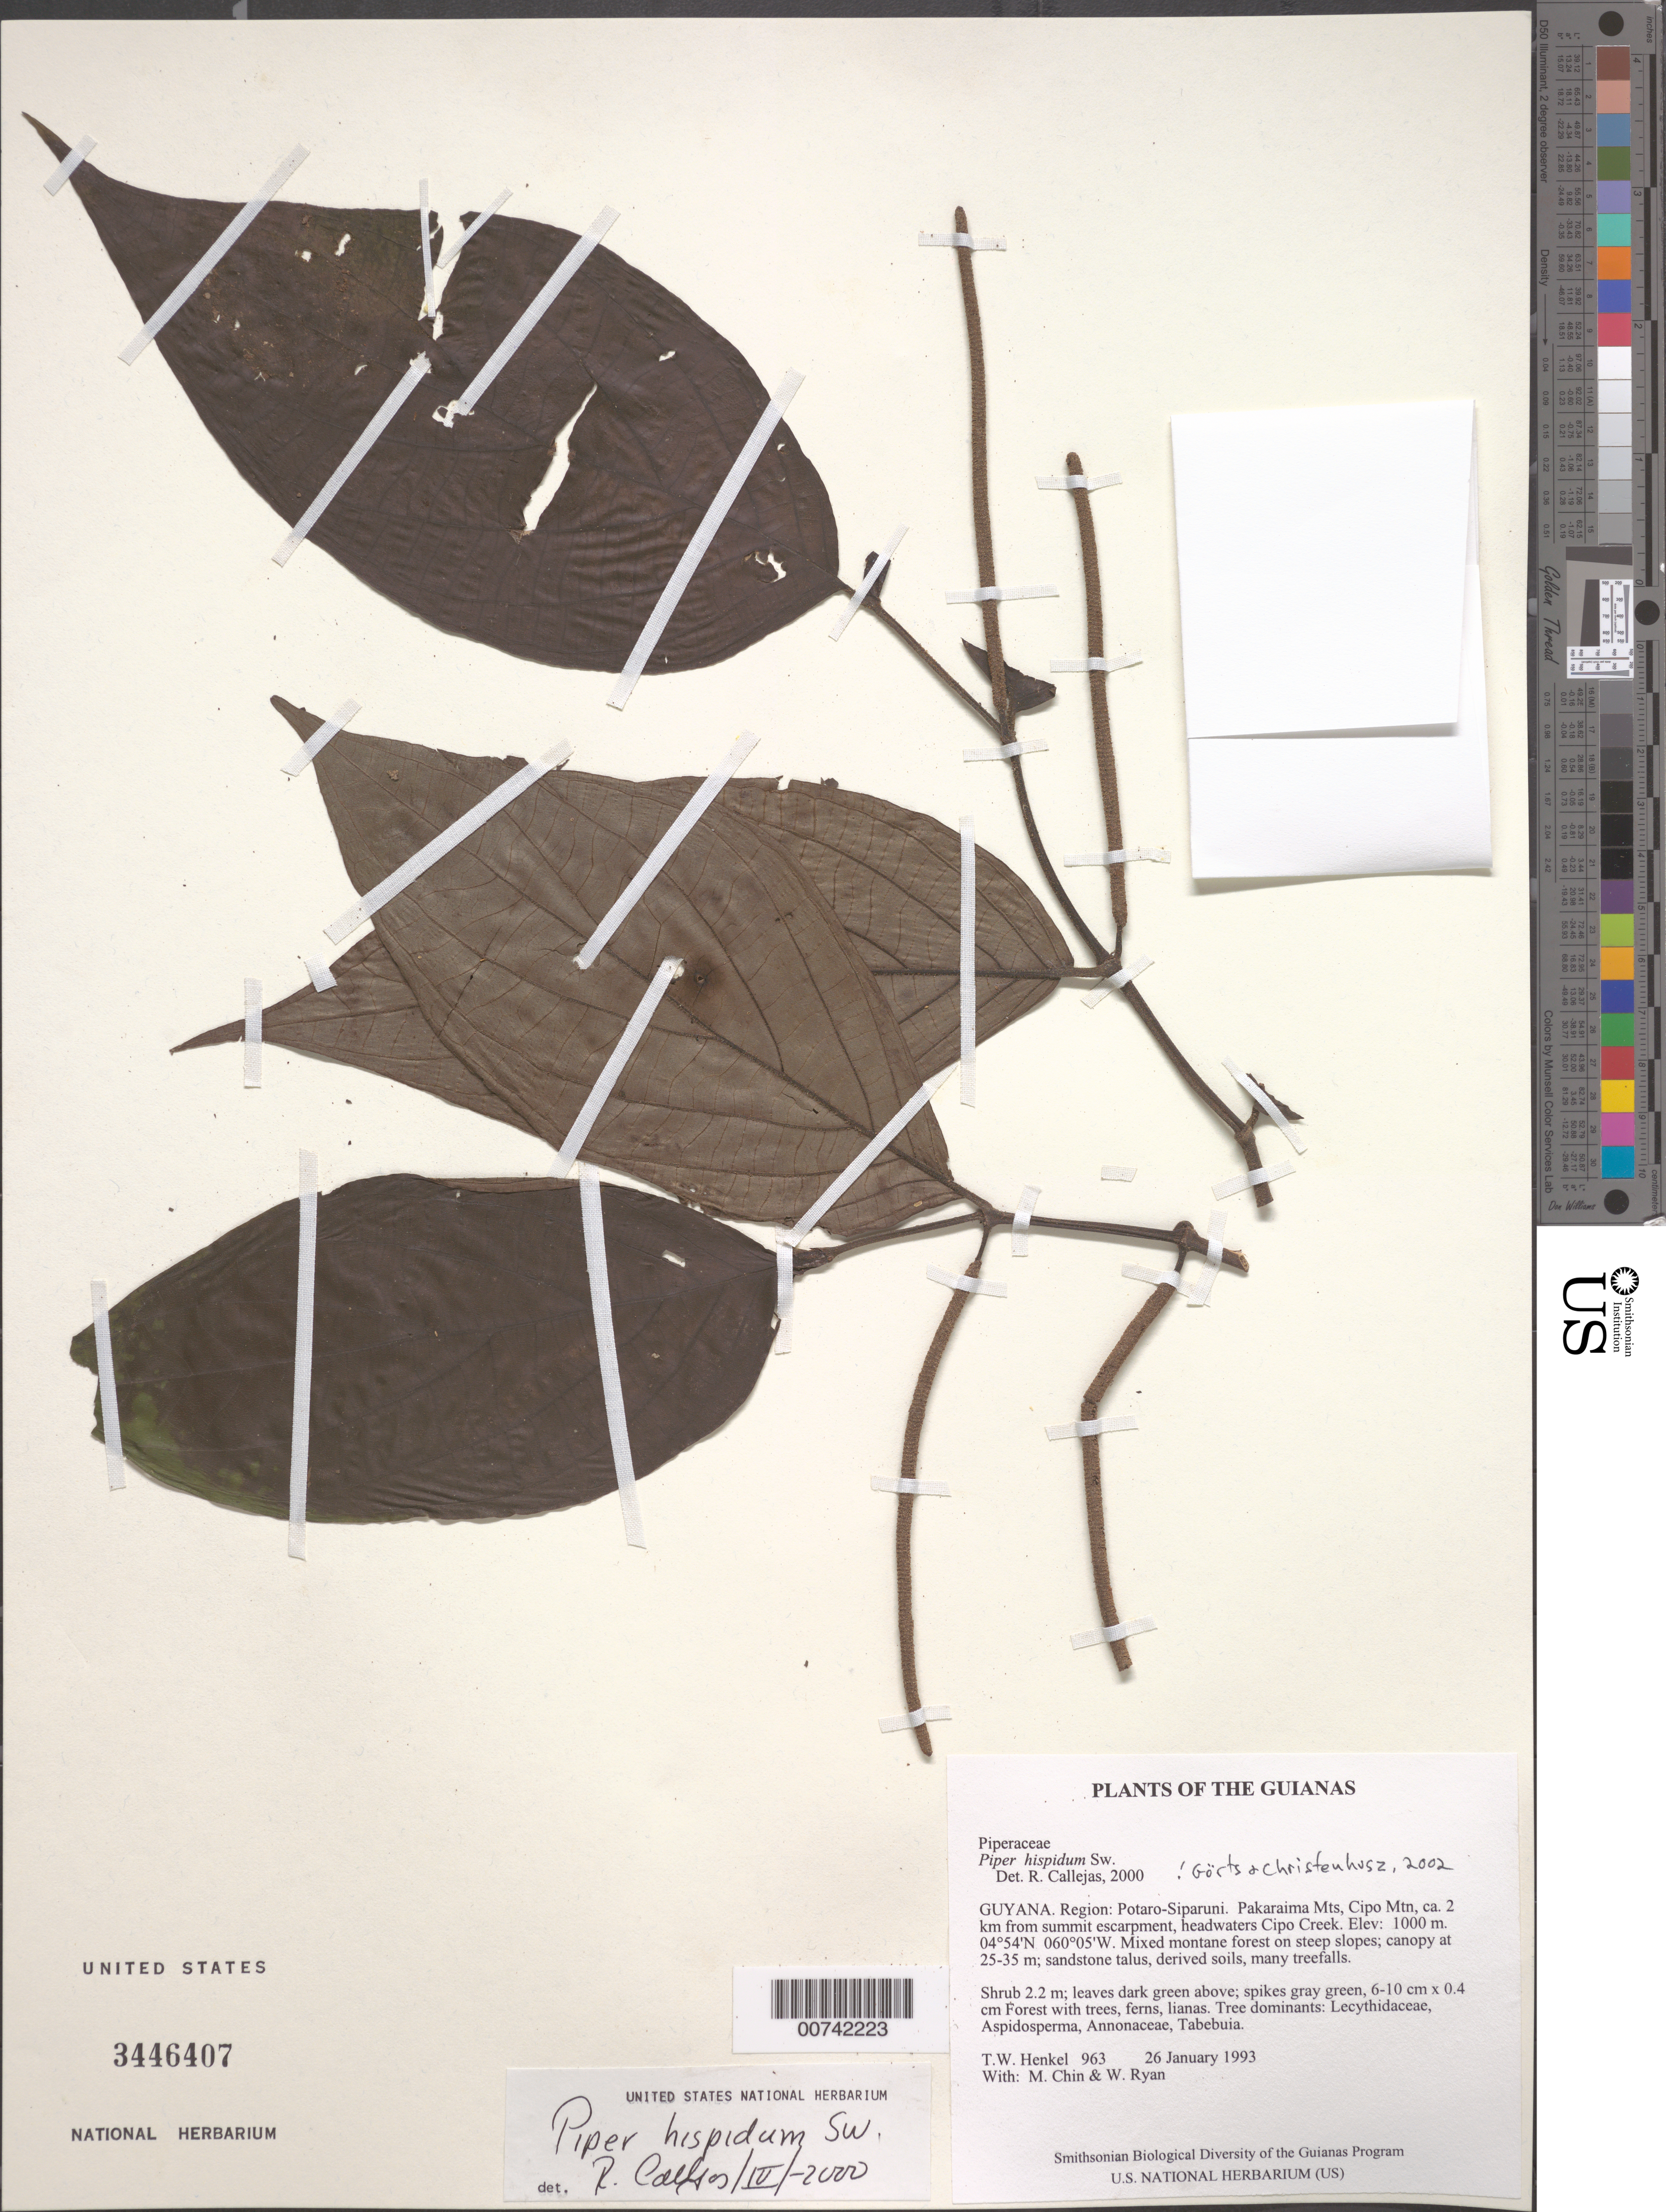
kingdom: Plantae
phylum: Tracheophyta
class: Magnoliopsida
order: Piperales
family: Piperaceae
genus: Piper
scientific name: Piper hispidum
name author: Sw.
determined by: Görts-van Rijn, A. R.; Christenhusz, M. J.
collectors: T. Henkel, M. Chin & W. Ryan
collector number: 963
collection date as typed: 26 January 1993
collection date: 1993-01-26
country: Guyana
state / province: Potaro-Siparuni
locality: Pakaraima Mts, Cipo Mtn, ca. 2 km from summit escarpment, headwaters Cipo Creek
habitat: Mixed montane forest on steep slopes; canopy at 25-35 m; sandstone talus, derived soils, many treefalls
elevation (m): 1000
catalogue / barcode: US 3446407